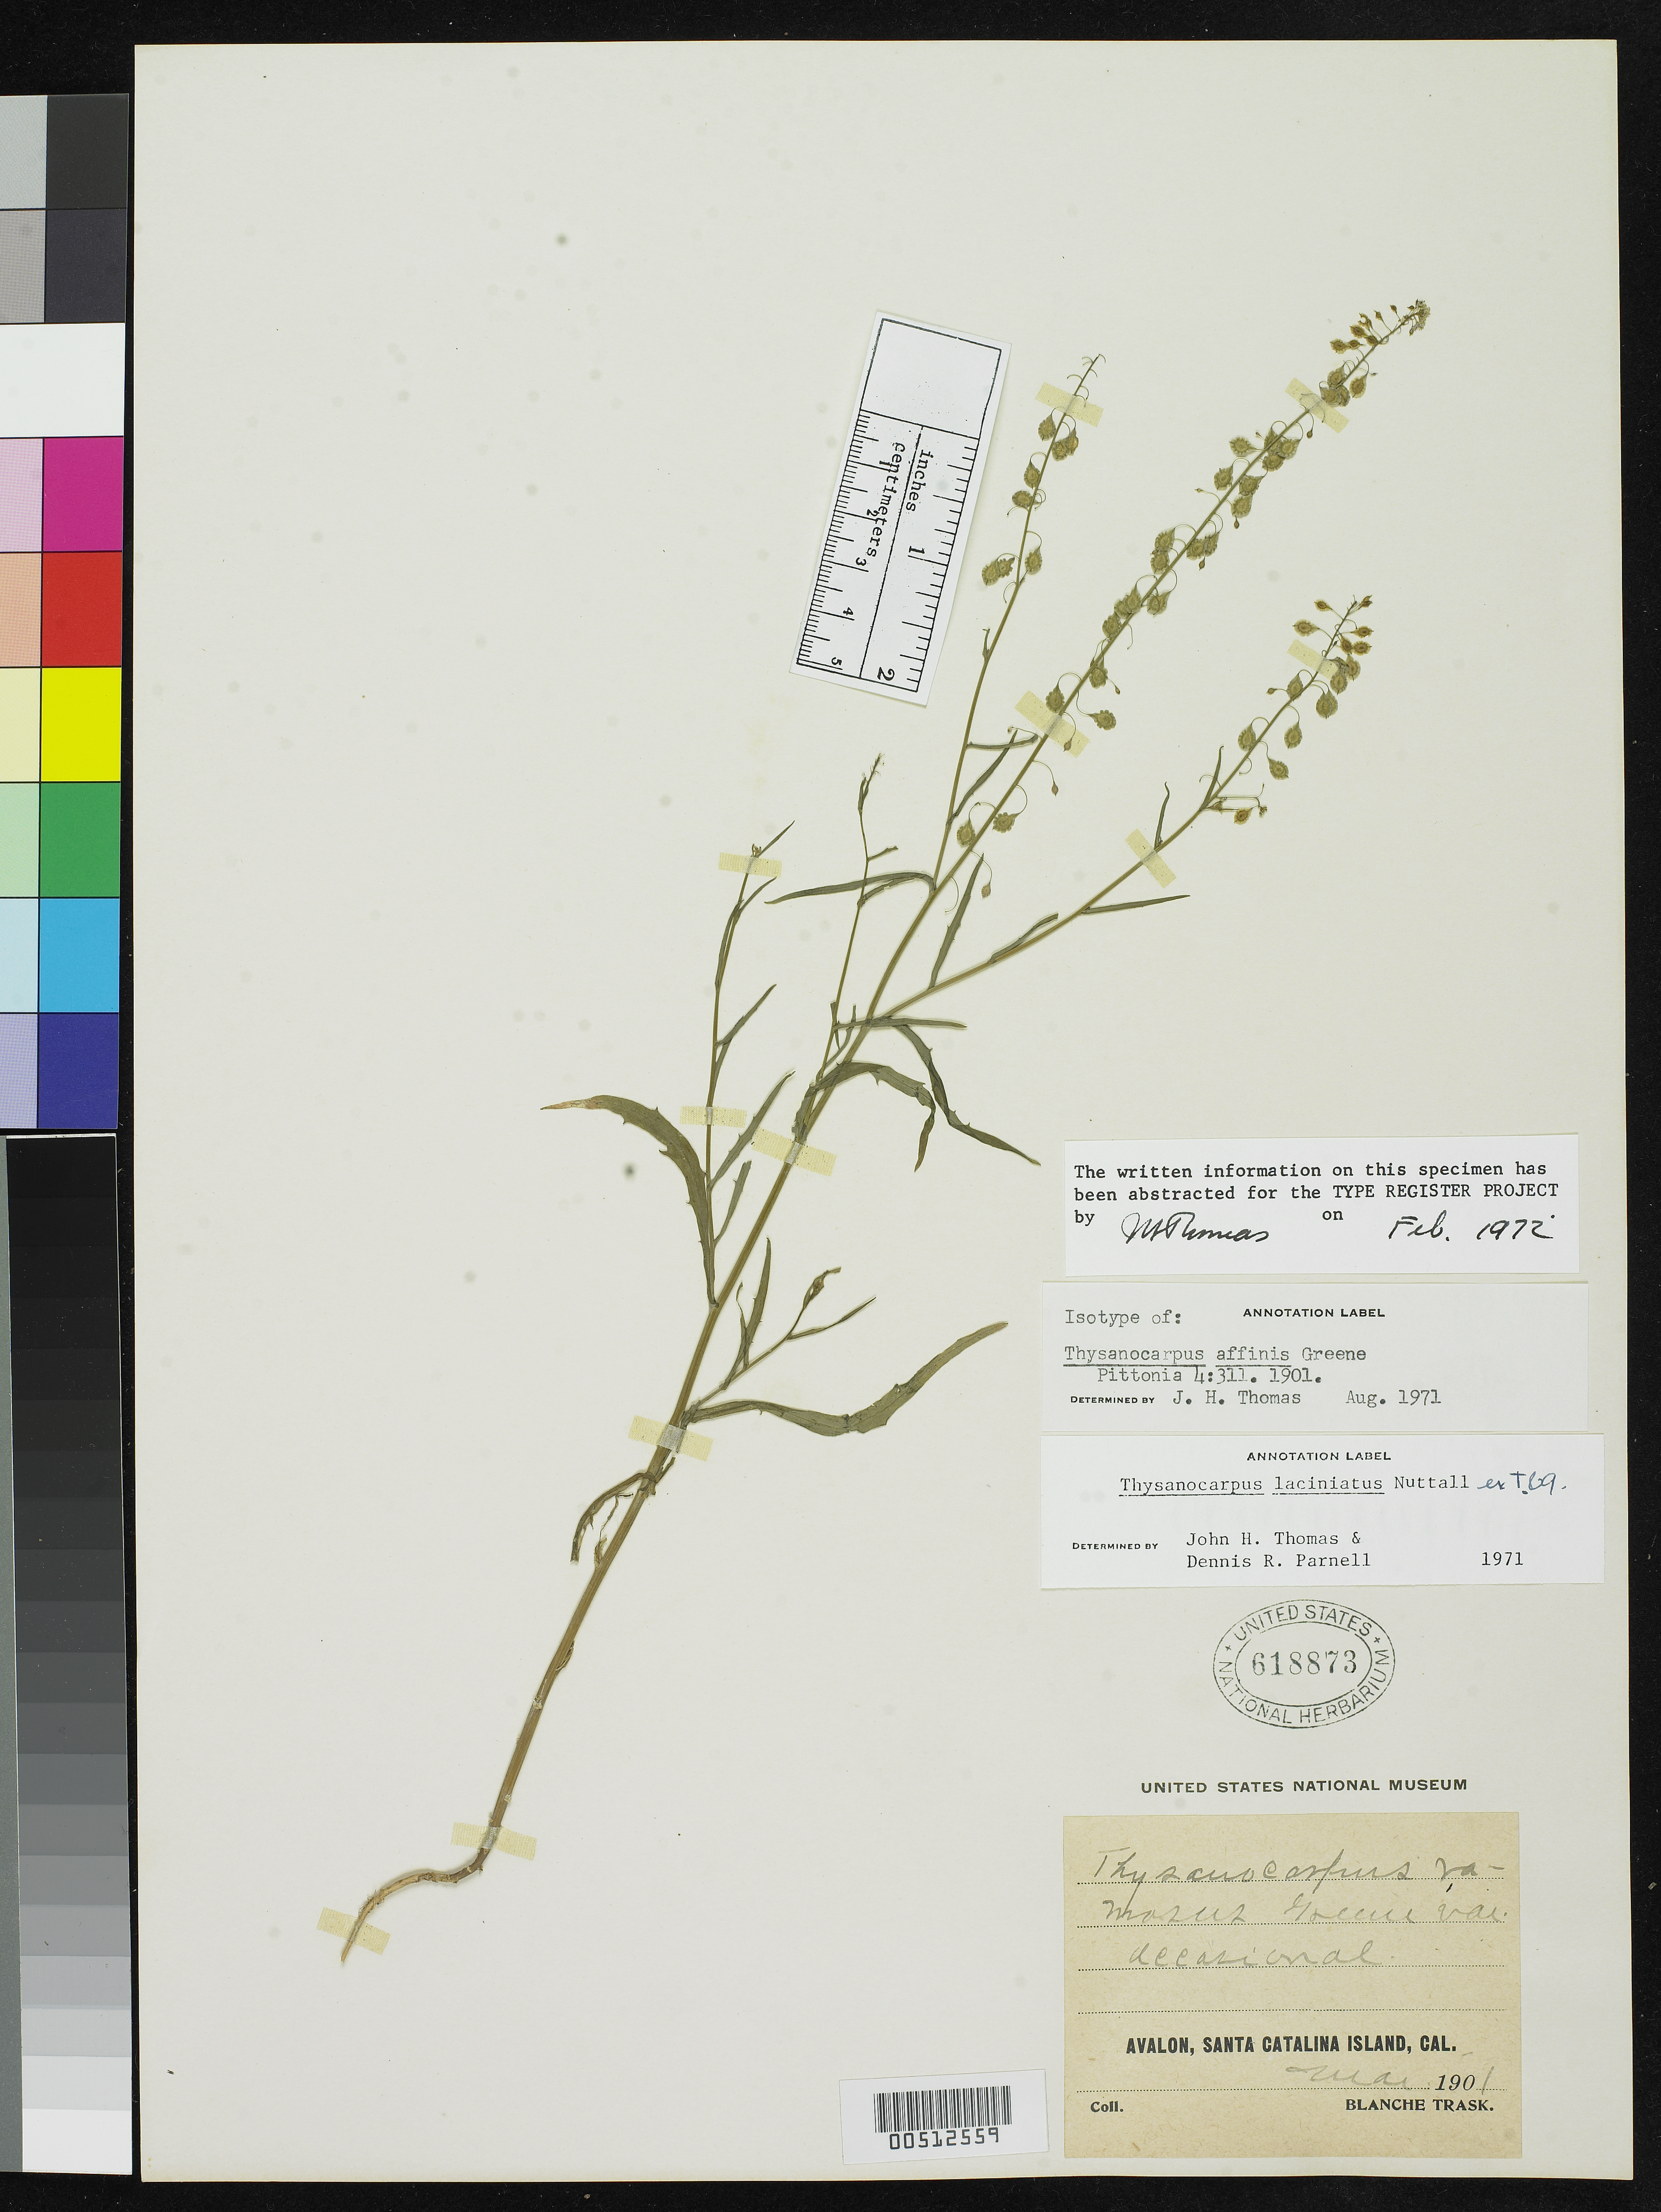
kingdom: Plantae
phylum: Tracheophyta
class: Magnoliopsida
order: Brassicales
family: Brassicaceae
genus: Thysanocarpus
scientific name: Thysanocarpus affinis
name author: Greene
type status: Isotype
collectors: B. Trask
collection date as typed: Mar 1901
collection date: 1901-03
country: United States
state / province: California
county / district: Los Angeles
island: Santa Catalina Island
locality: Avalon.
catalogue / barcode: US 618873